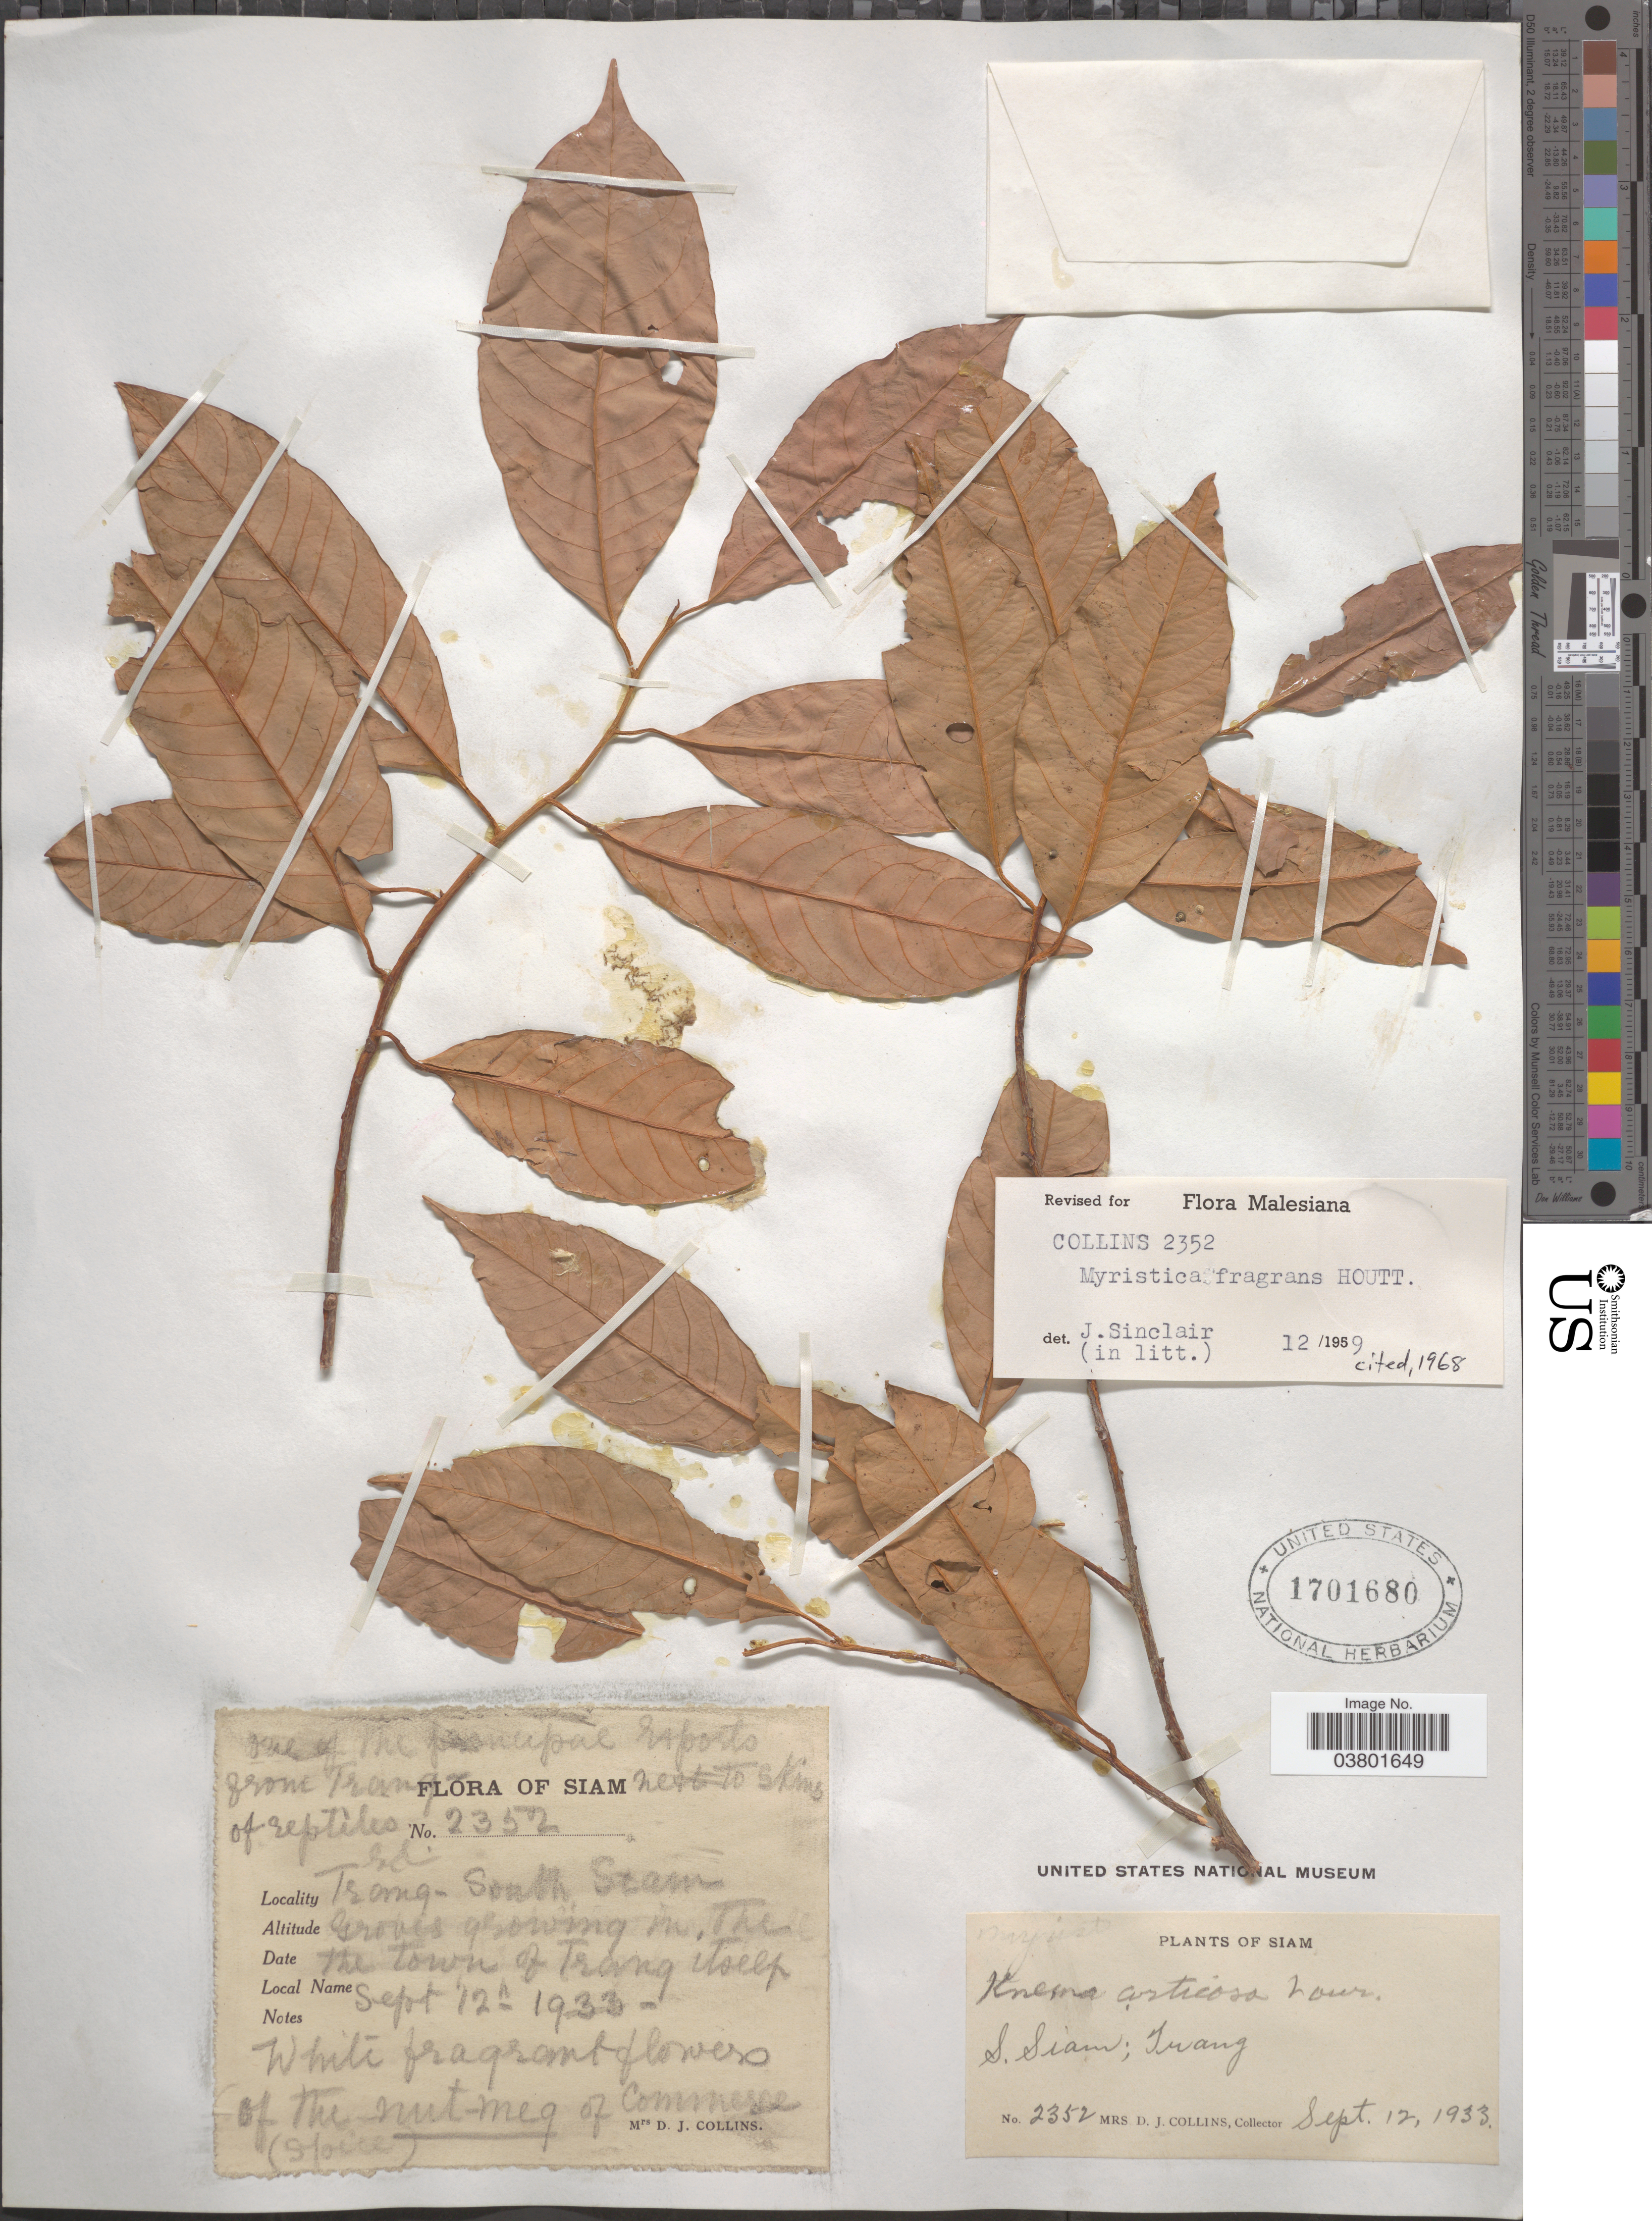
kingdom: Plantae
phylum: Tracheophyta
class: Magnoliopsida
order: Magnoliales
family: Myristicaceae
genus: Myristica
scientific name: Myristica fragrans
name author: Houtt.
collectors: Mrs. D. J. Collins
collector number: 2352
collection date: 1933-09-12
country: Thailand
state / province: Trang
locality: South Siam. Groves growing in The Town of Trang itself.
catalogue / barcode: US 1701680